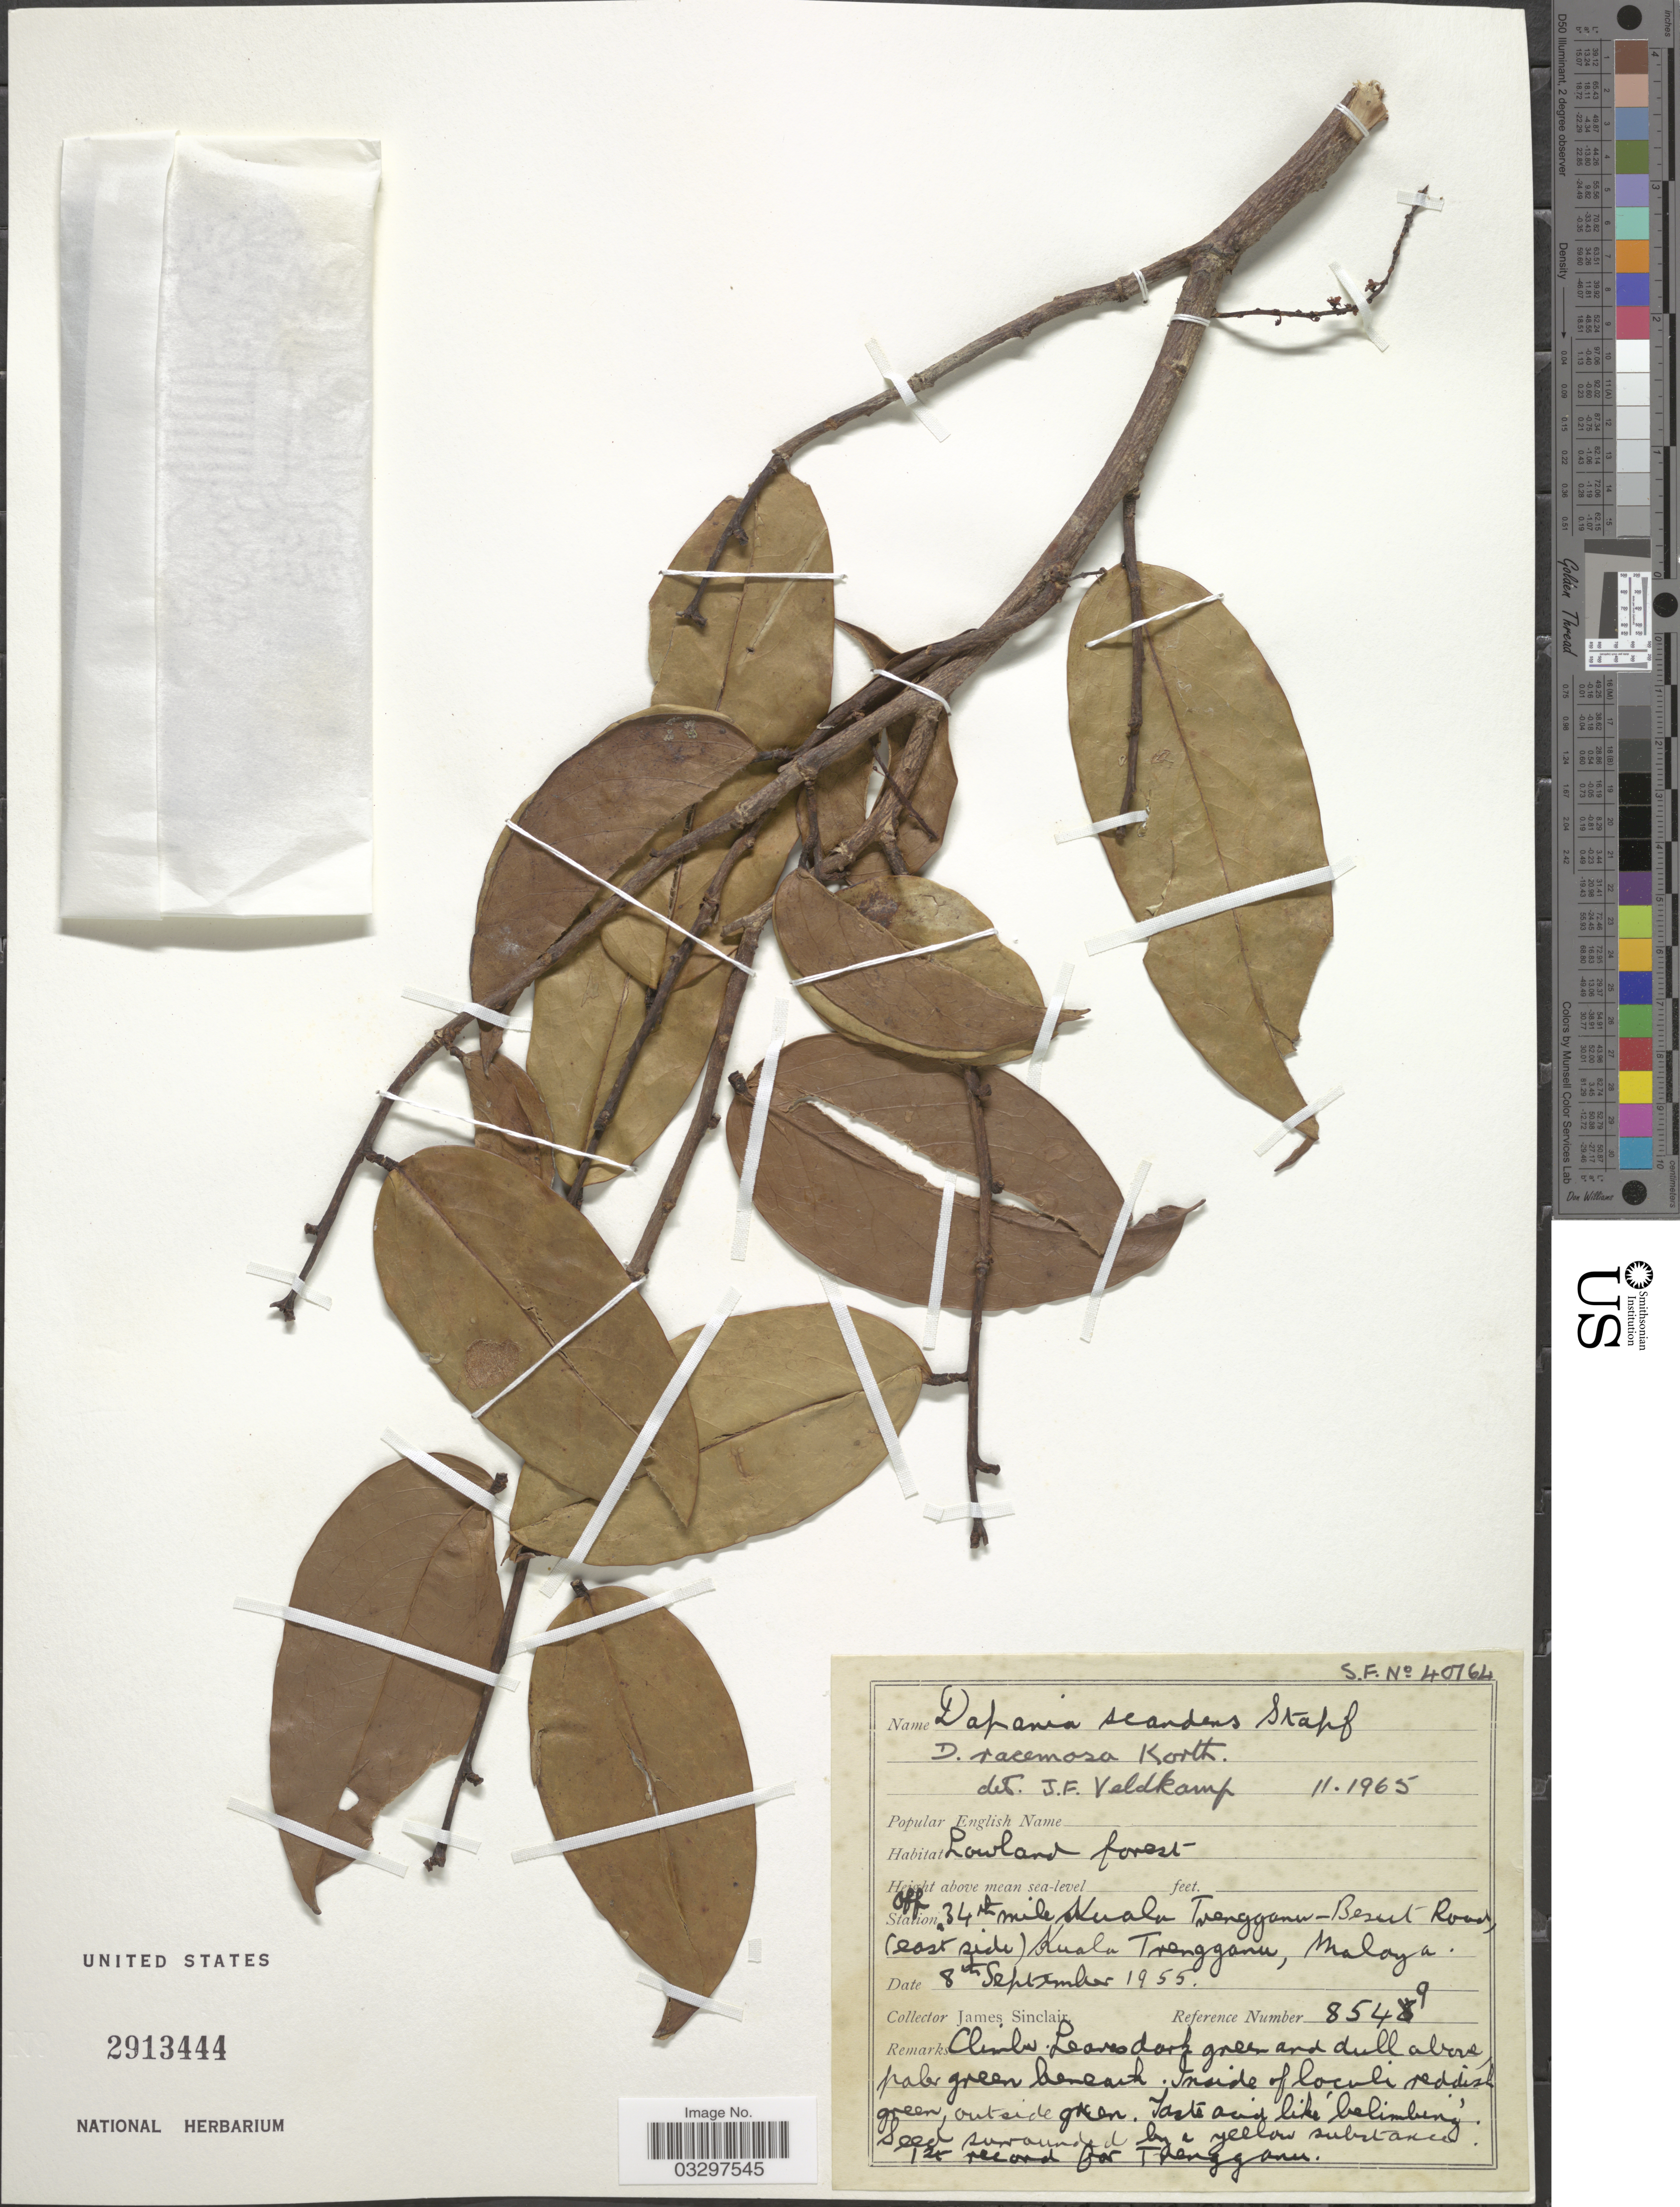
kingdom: Plantae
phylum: Tracheophyta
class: Magnoliopsida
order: Oxalidales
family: Oxalidaceae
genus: Dapania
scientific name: Dapania racemosa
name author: Korth.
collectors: J. Sinclair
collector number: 8549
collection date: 1955-09-08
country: Malaysia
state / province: Terengganu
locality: Station off [unsure placement] 34th mile Kuala Trengganu-Besut Road, (east side) Kuala Trengganu, Malaya.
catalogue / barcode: US 2913444